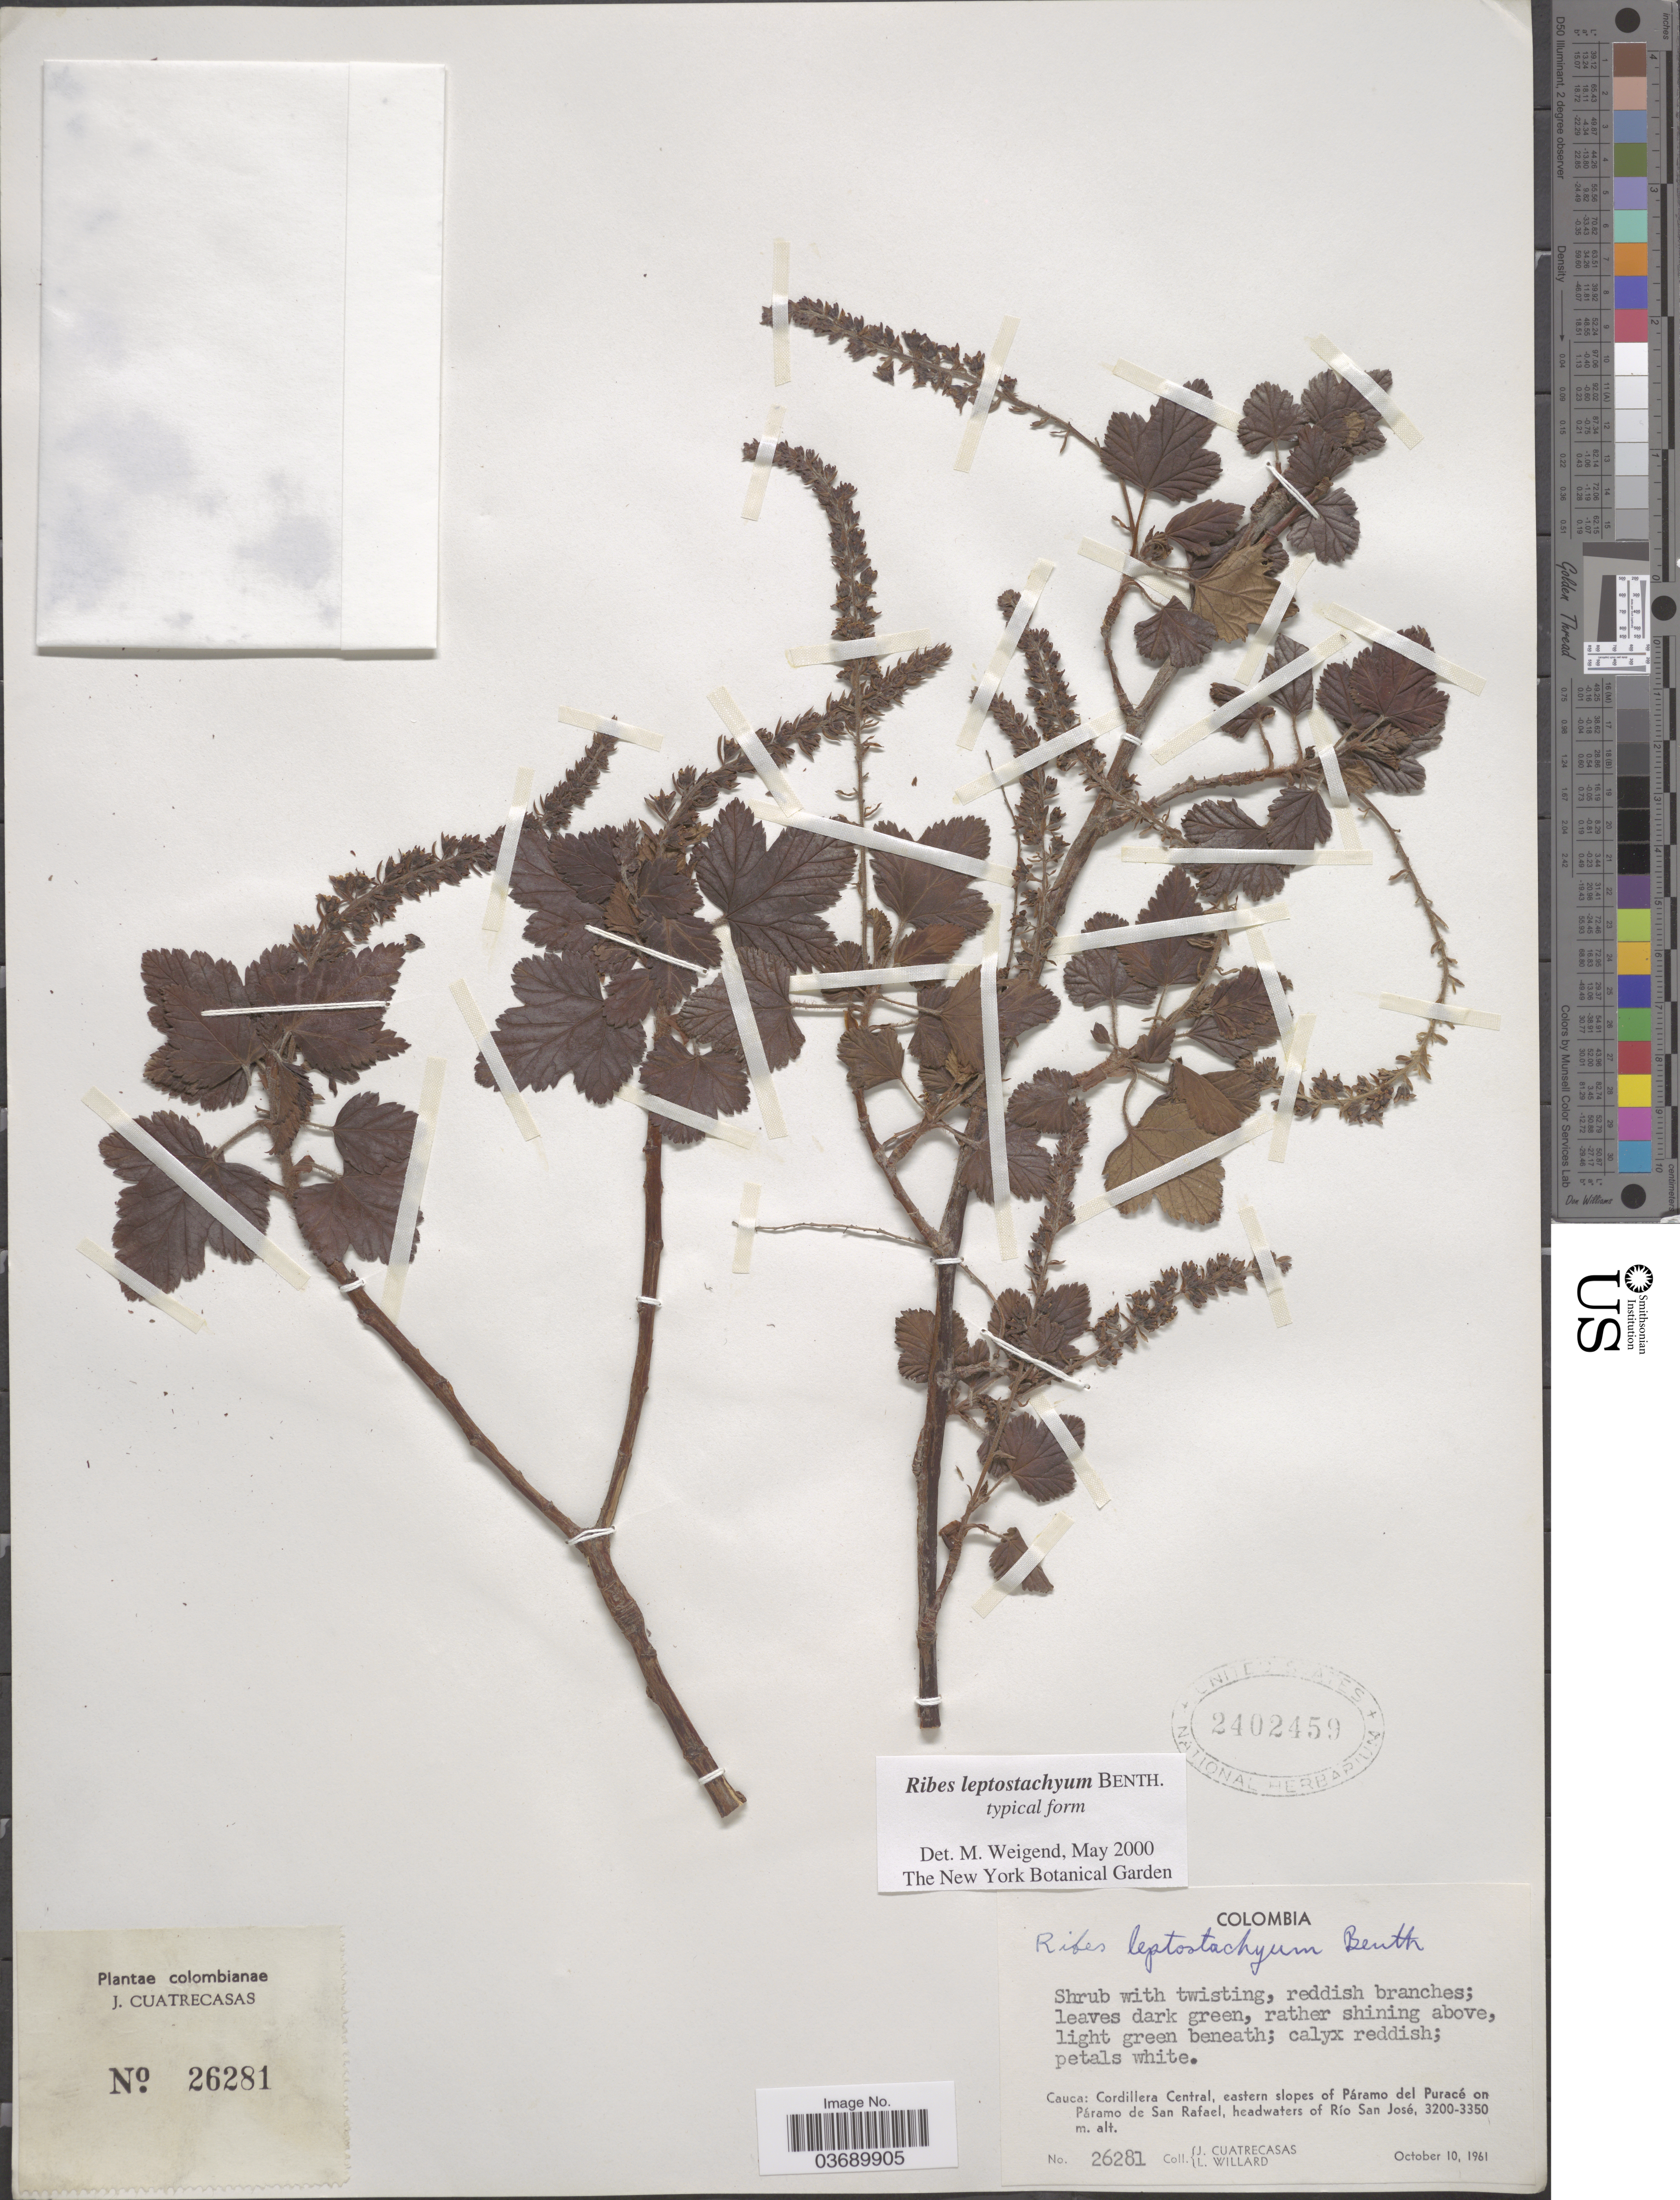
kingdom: Plantae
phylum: Tracheophyta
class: Magnoliopsida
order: Saxifragales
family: Grossulariaceae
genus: Ribes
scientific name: Ribes leptostachyum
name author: Decne.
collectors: J. Cuatrecasas & L. Willard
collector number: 26281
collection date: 1961-10-10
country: Colombia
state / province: Cauca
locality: Cordillera Central, eastern slopes of Páramo del Puracé on Páramo de San Rafael, headwaters of Río San José.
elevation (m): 3200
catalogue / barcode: US 2402459